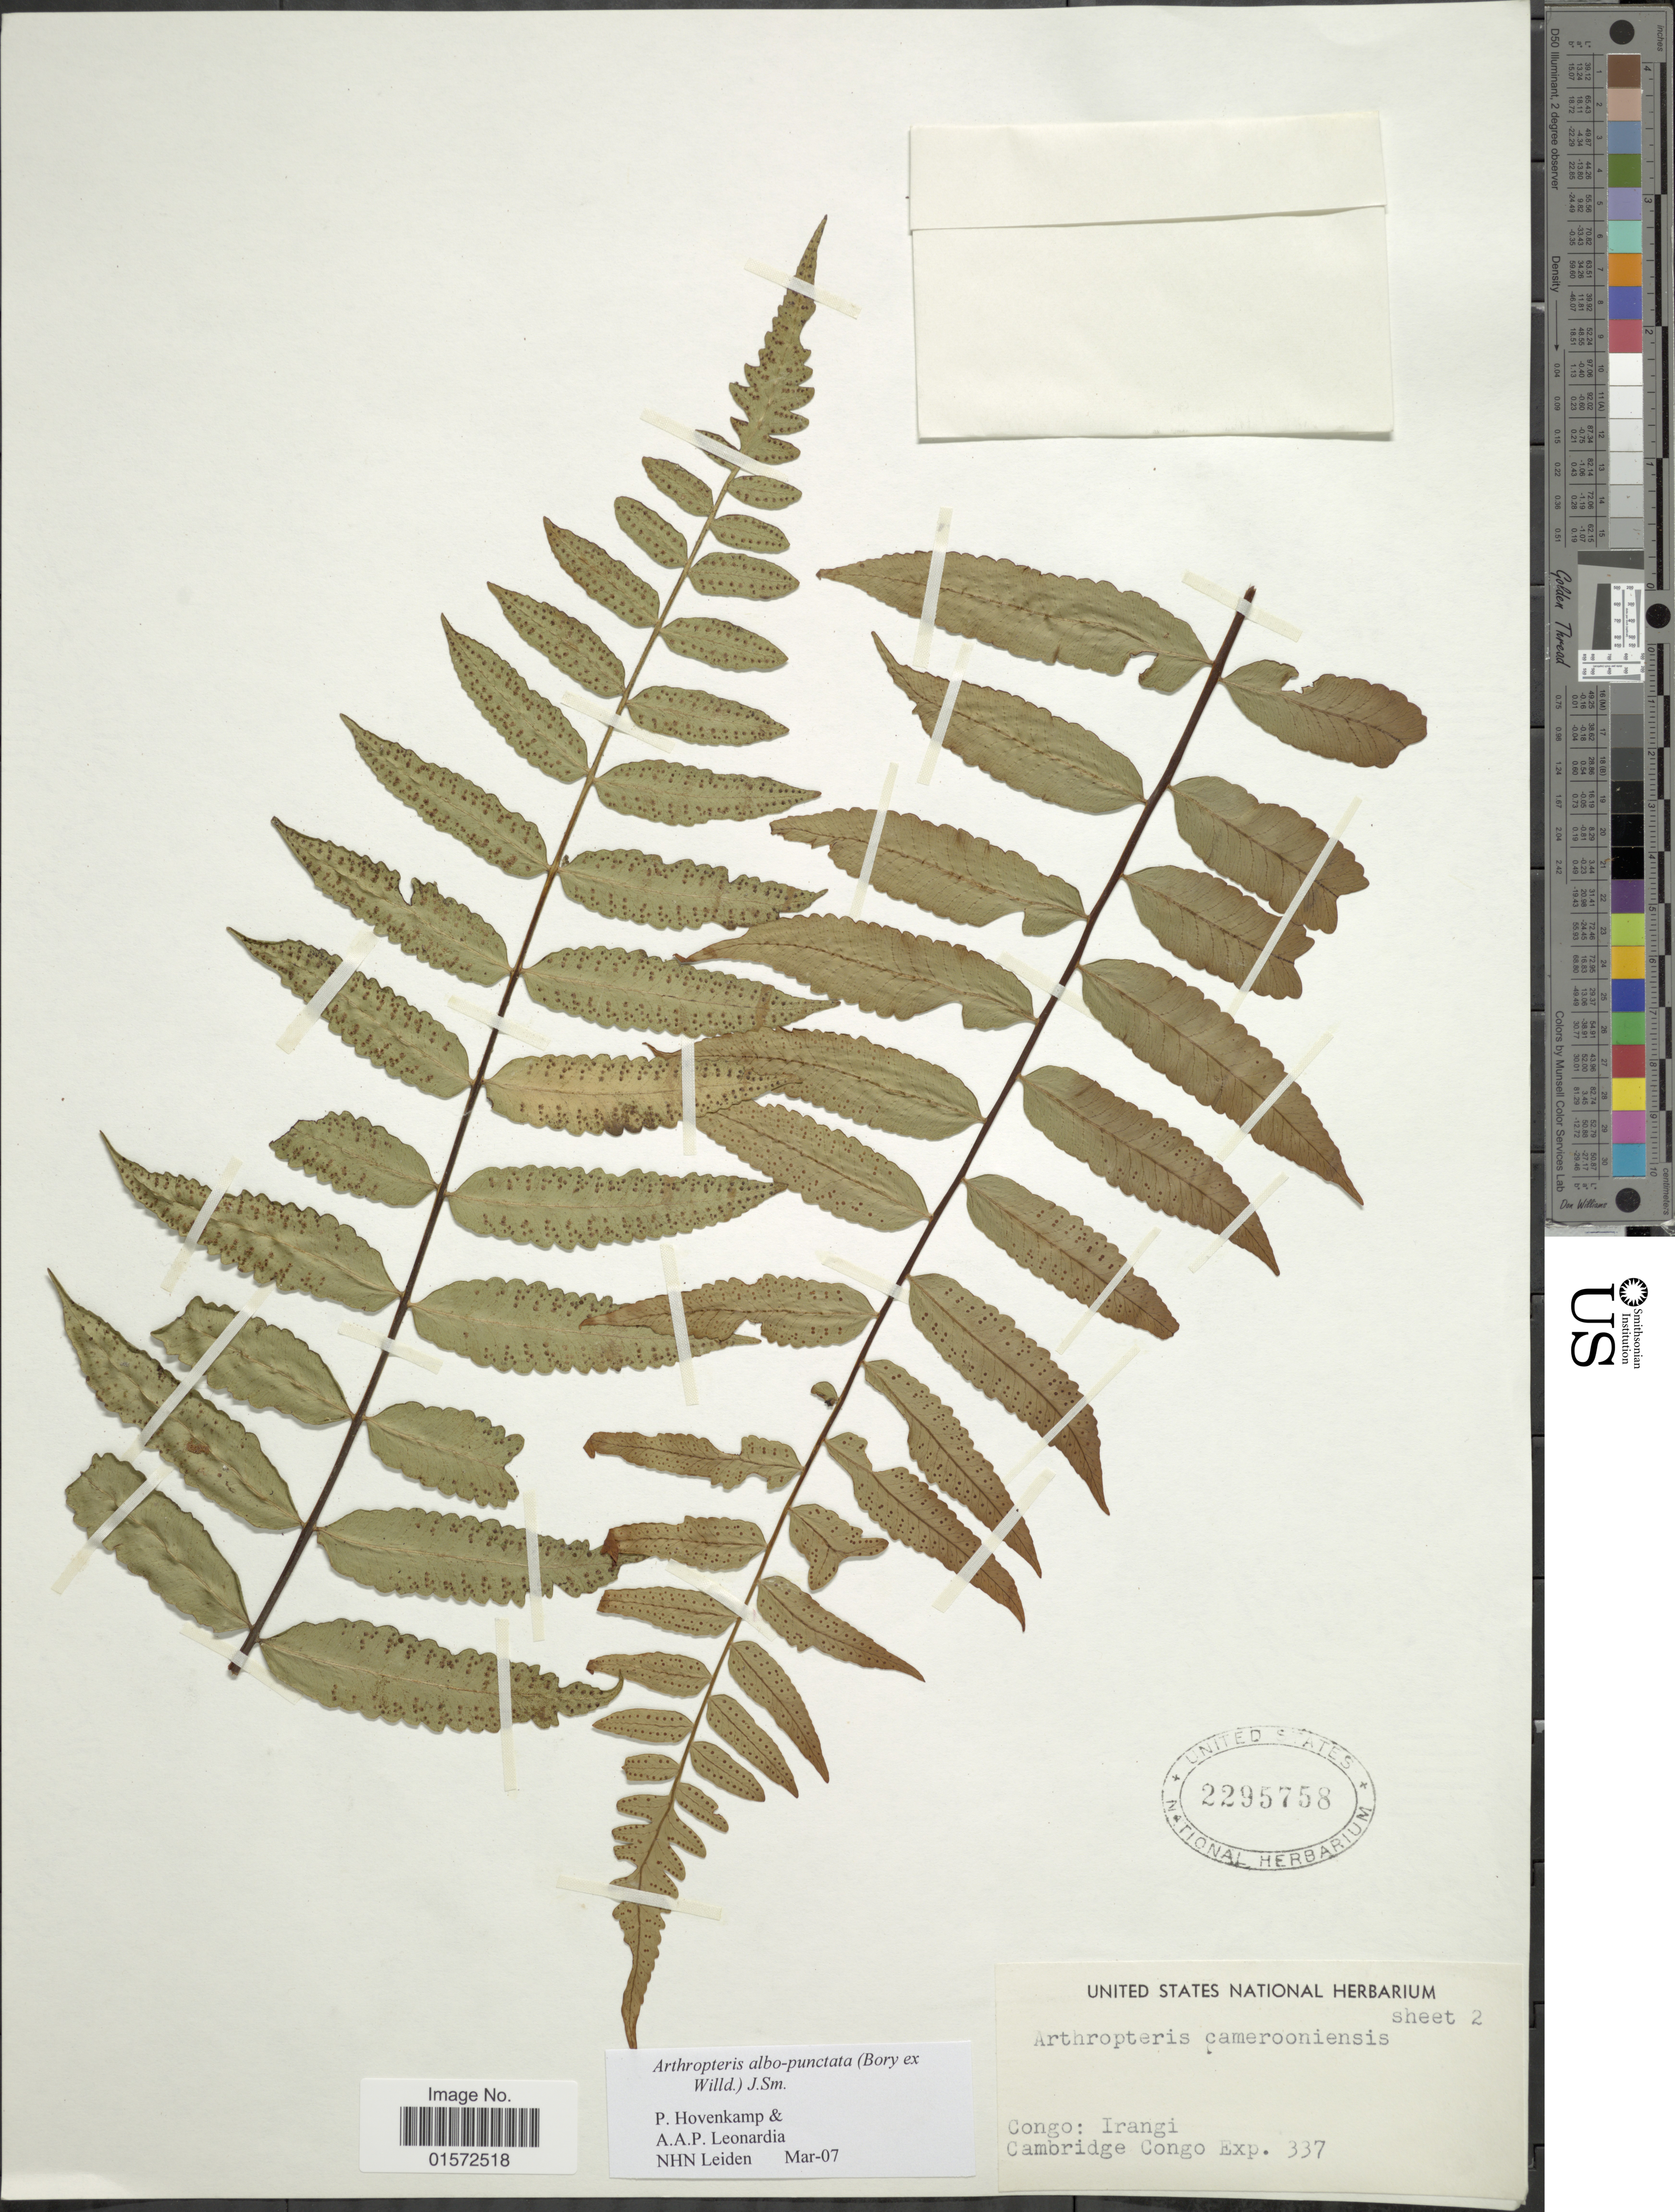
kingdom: Plantae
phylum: Tracheophyta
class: Polypodiopsida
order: Polypodiales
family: Tectariaceae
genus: Arthropteris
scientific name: Arthropteris albopunctata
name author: (Bory ex Willd.) J. Sm.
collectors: Cambridge Congo Expedition 1959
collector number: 337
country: Congo, Democratic Republic of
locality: Congo, Irangi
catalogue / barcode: US 2295758